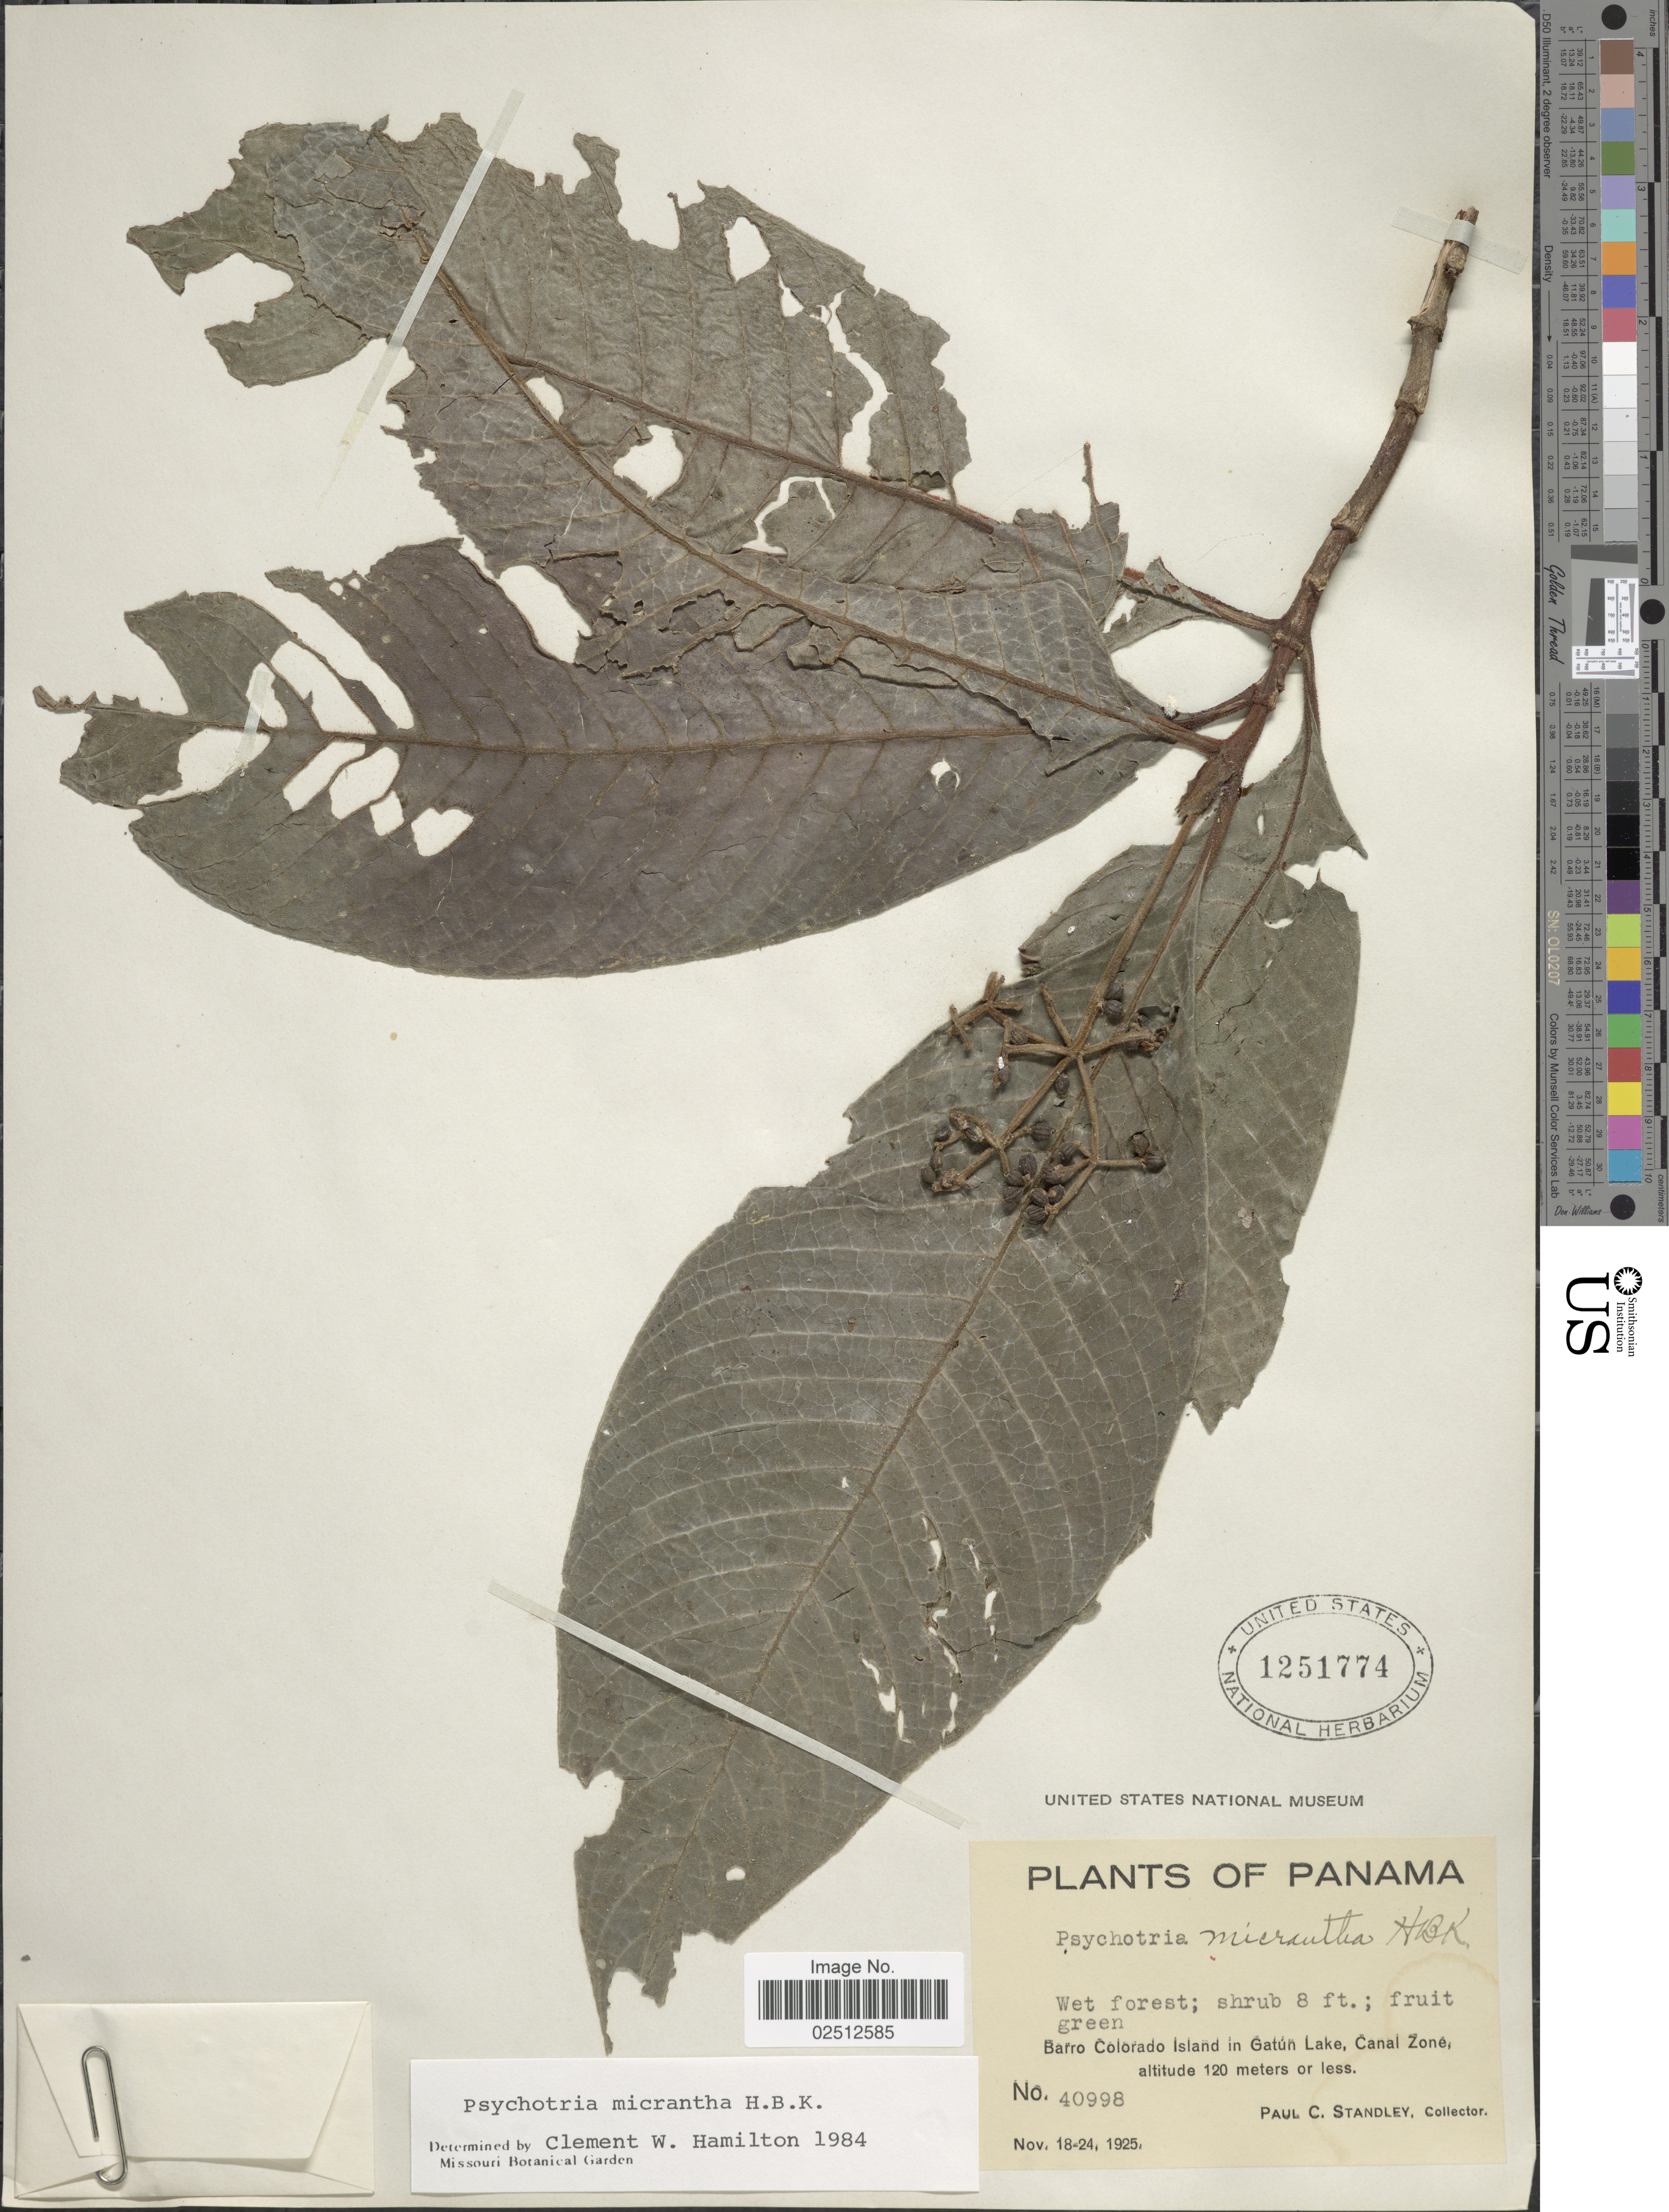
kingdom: Plantae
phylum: Tracheophyta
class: Magnoliopsida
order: Gentianales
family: Rubiaceae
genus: Psychotria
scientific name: Psychotria micrantha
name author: Kunth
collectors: P. C. Standley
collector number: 40998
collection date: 1925-11-18/1925-11-24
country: Panama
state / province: Panamá Oeste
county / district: Canal Zone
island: Barro Colorado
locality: Barro Colorado Island in Gatun Lake, Canal Zone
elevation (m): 120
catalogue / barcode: US 1251774